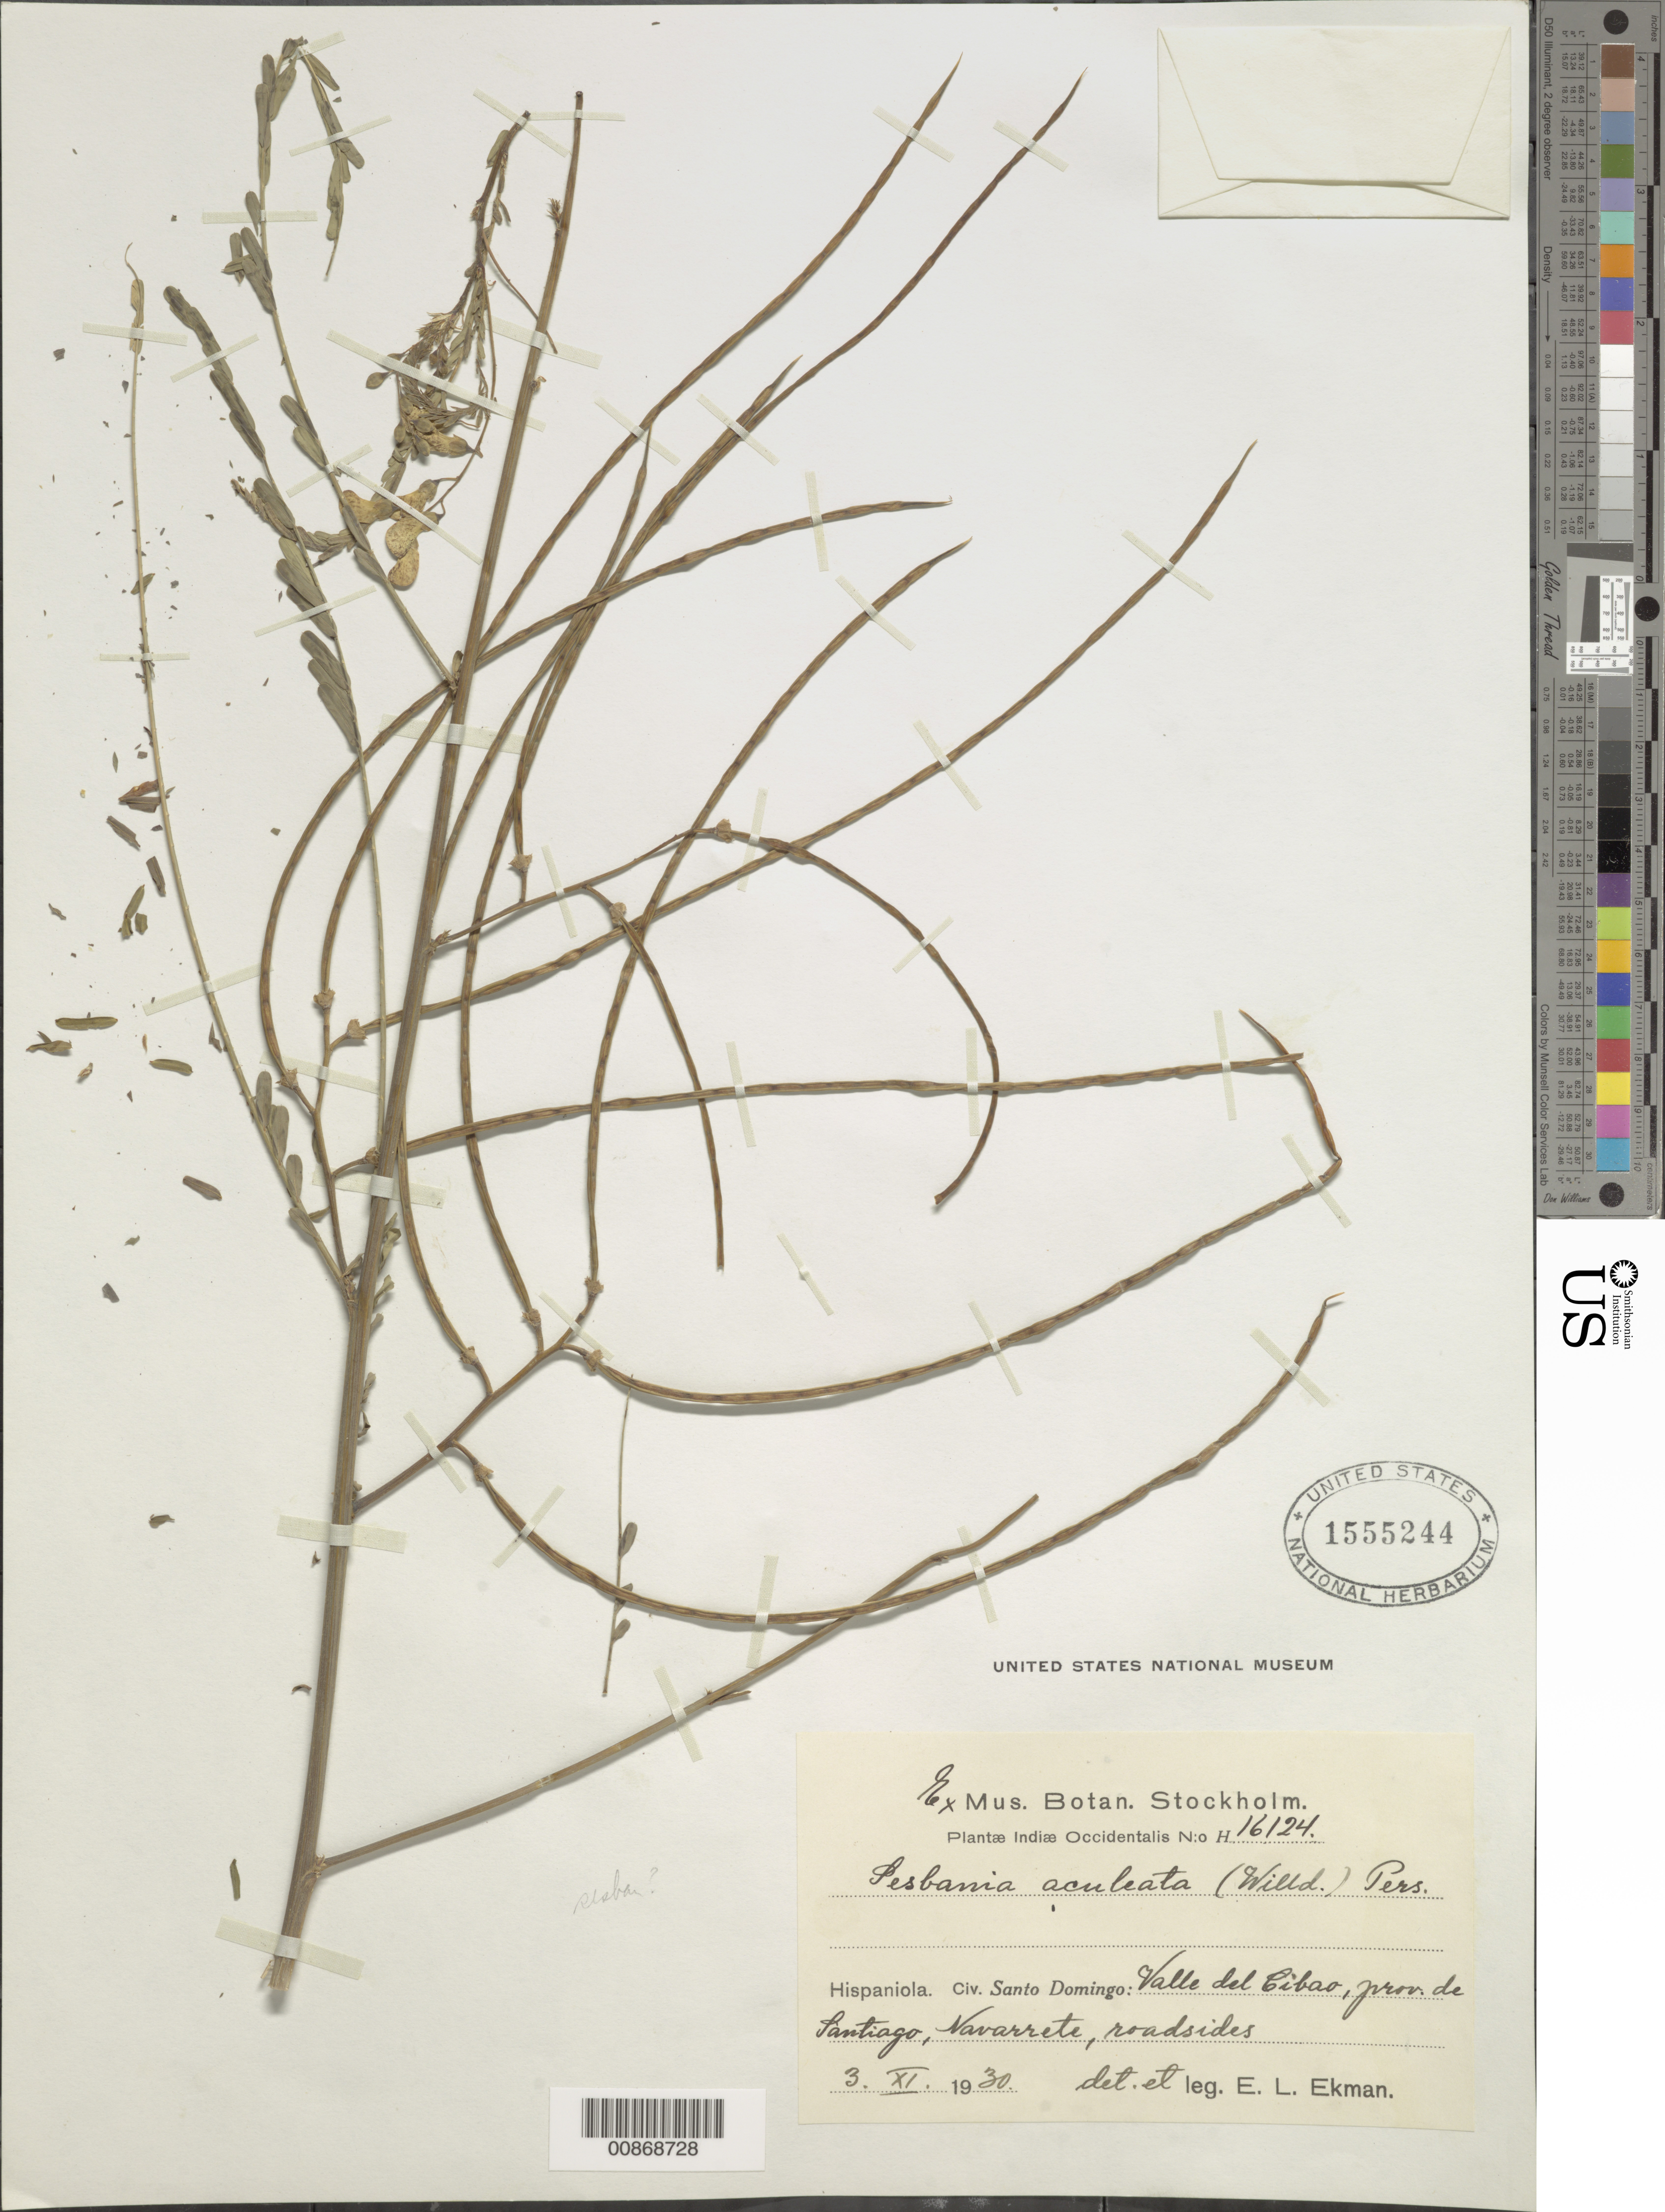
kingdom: Plantae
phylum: Tracheophyta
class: Magnoliopsida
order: Fabales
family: Fabaceae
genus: Sesbania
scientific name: Sesbania sesban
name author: (L.) Merr.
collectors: E. L. Ekman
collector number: H 16124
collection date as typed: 03 Nov 1930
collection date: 1930-11-03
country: Dominican Republic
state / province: Santiago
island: Hispaniola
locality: Valle del Cibao, Navarrete.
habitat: roadseodes.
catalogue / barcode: US 1555244